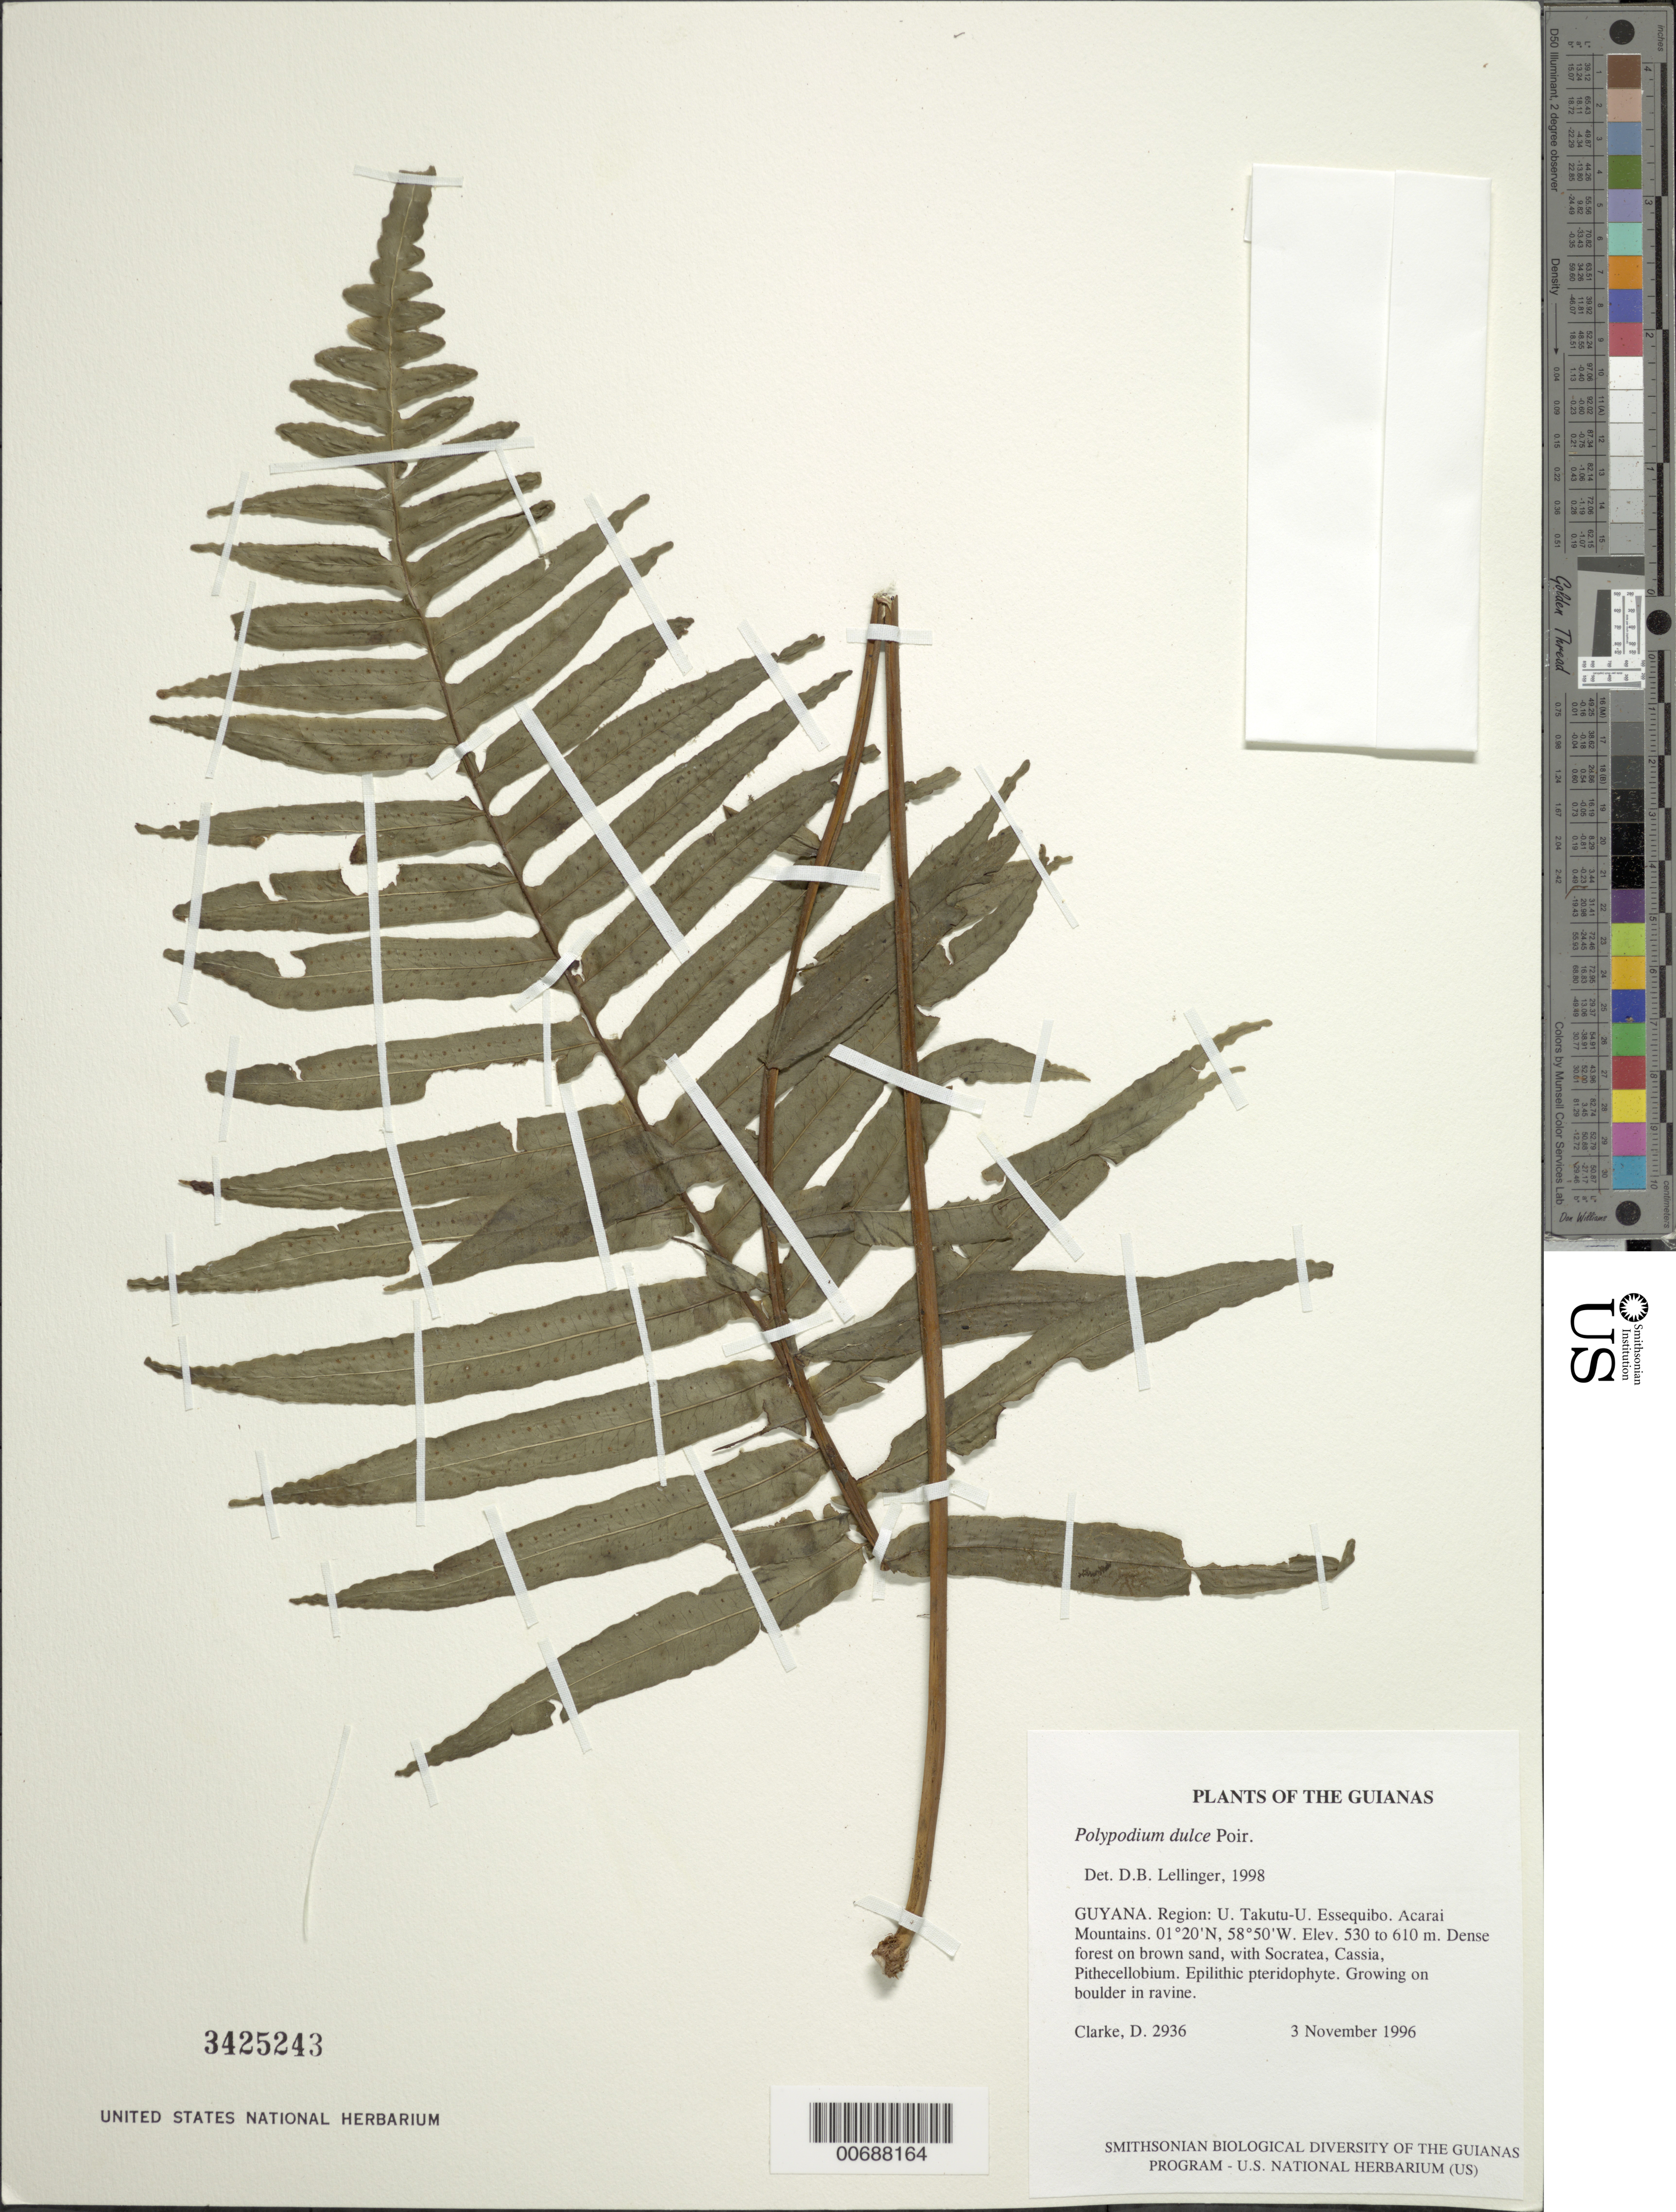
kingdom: Plantae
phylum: Tracheophyta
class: Polypodiopsida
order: Polypodiales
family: Polypodiaceae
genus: Polypodium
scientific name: Polypodium dulce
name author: Poir.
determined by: Lellinger, David B., (BOT), Smithsonian Institution - National Museum of Natural History (UNITED STATES)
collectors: H. D. Clarke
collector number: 2936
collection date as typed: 3 November 1996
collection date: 1996-11-03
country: Guyana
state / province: U. Takutu-U. Essequibo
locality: Acarai Mountains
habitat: Dense forest on brown sand, with Socratea, Cassia, Pithecellobium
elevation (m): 530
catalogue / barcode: US 3425243